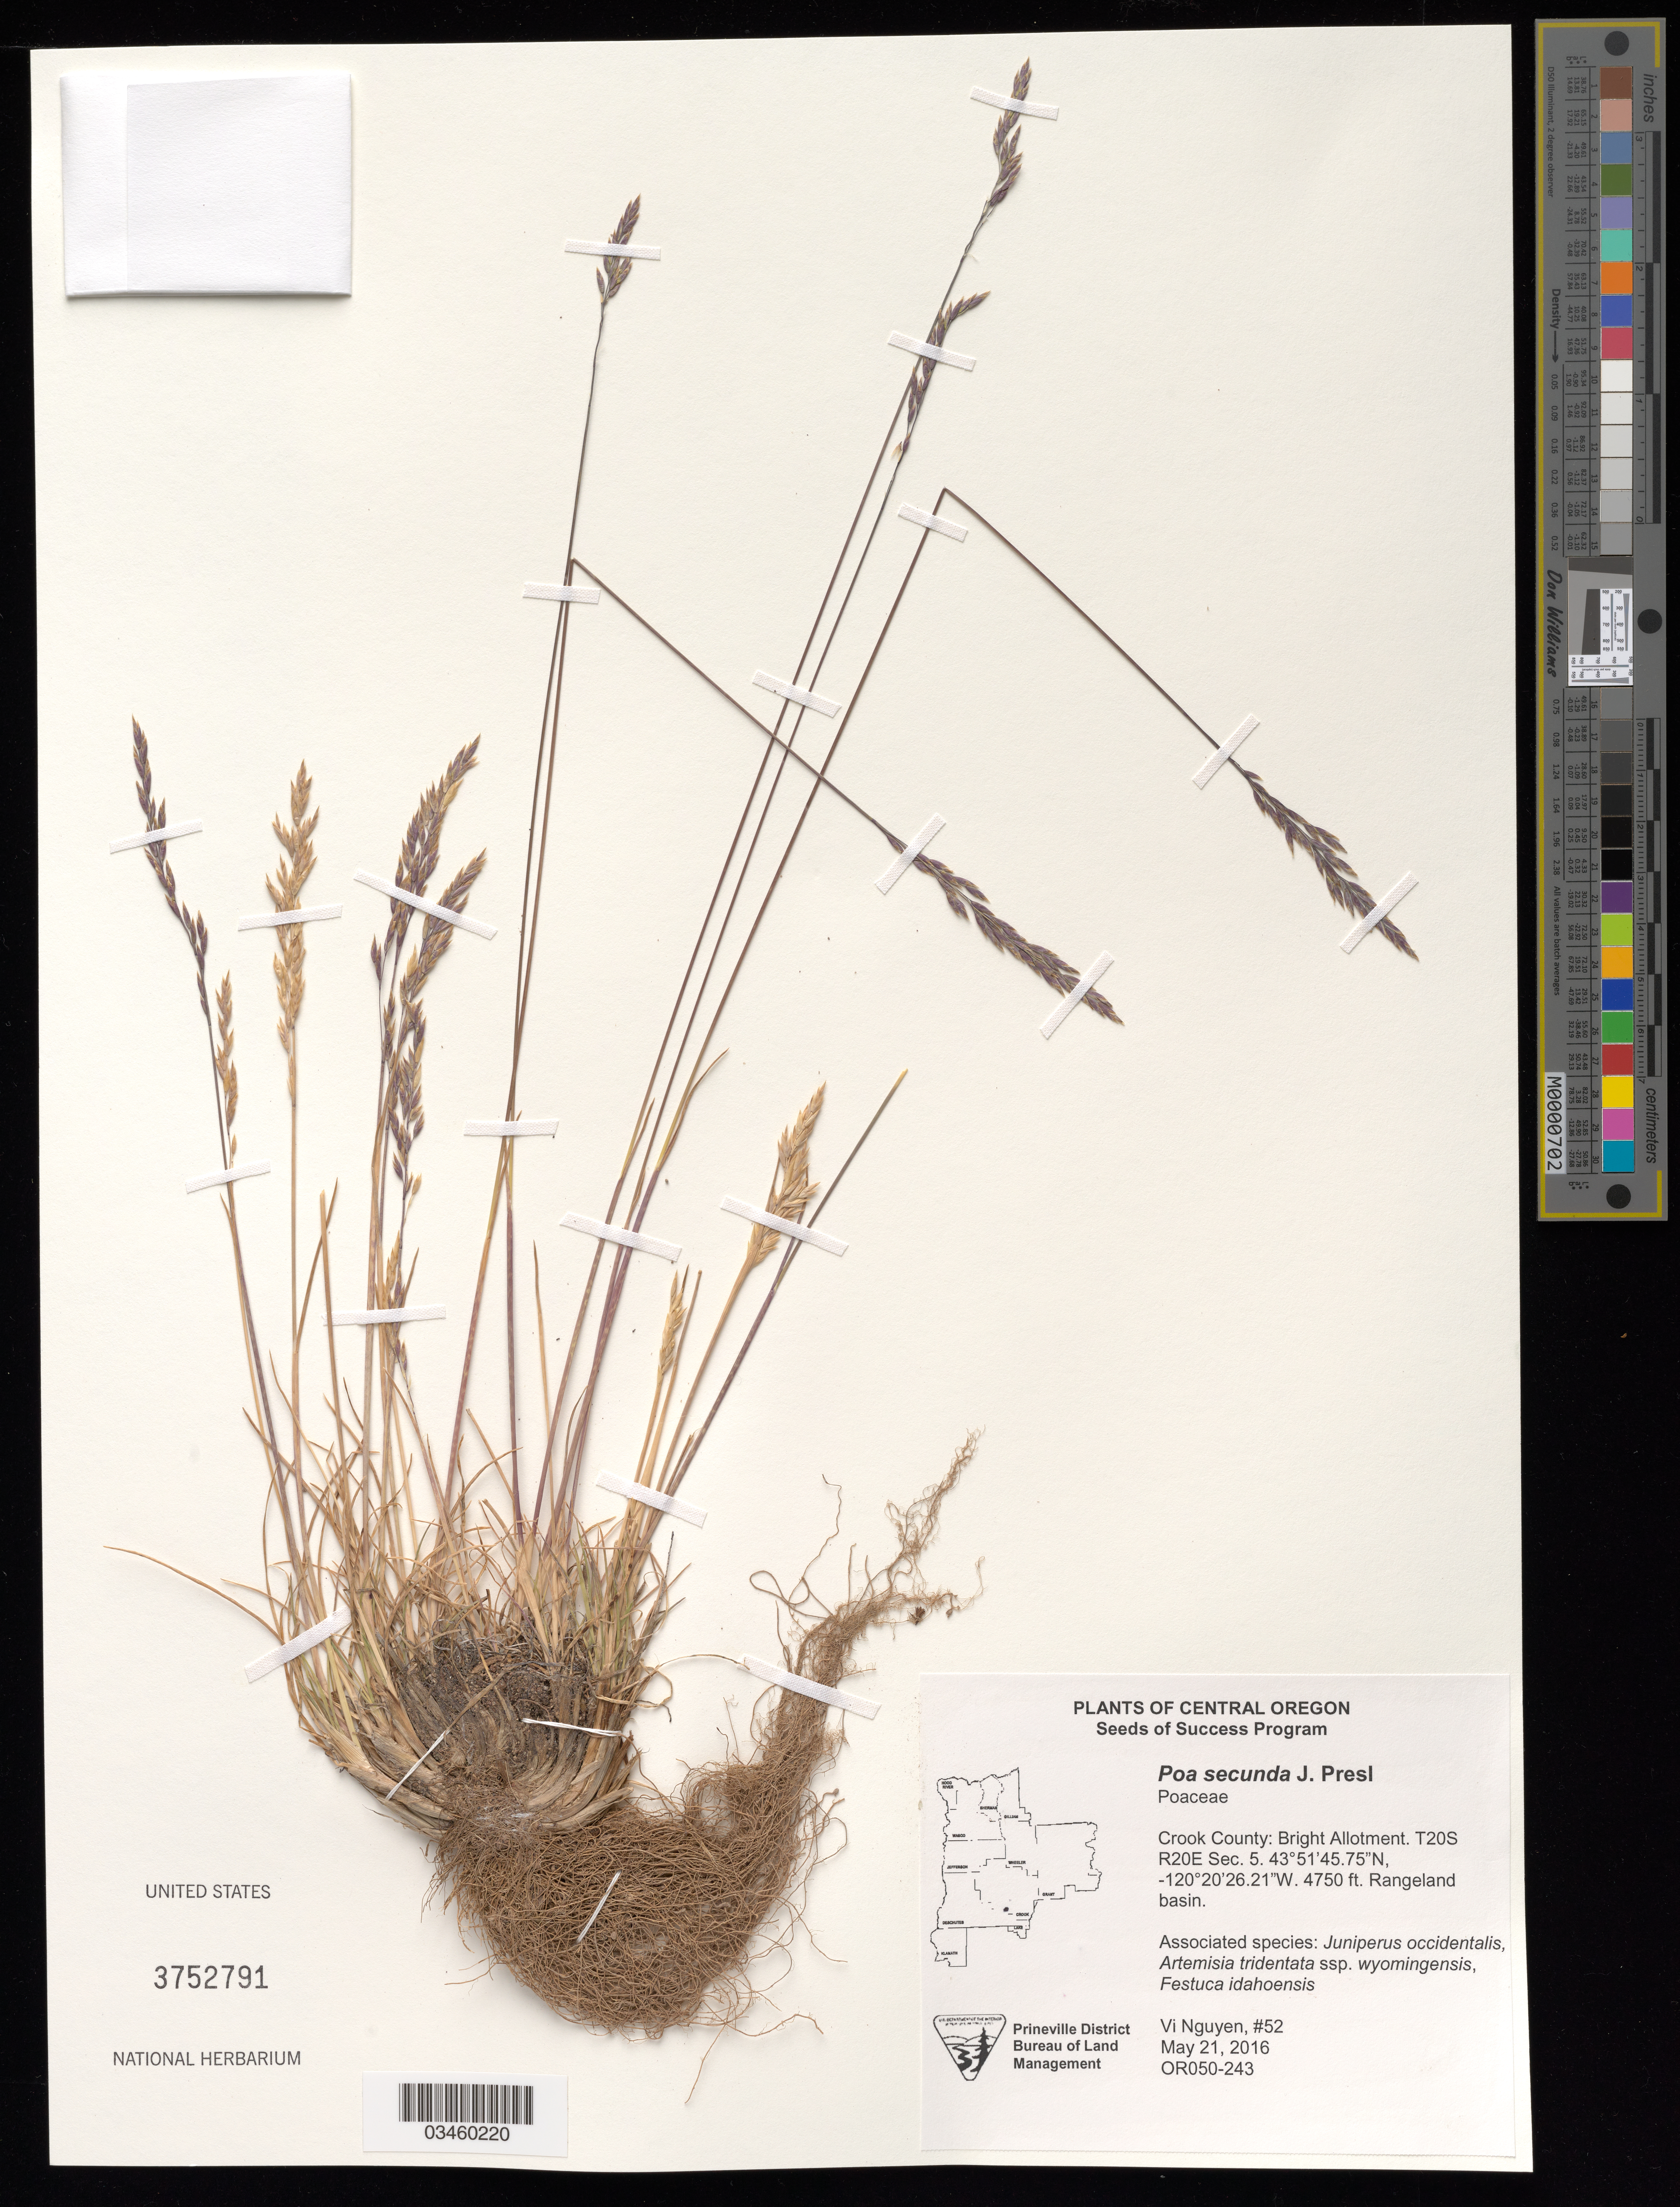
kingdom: Plantae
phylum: Tracheophyta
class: Liliopsida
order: Poales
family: Poaceae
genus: Poa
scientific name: Poa secunda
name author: J. Presl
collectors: V. Nguyen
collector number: OR050-243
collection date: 2016-05-21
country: United States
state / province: Oregon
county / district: Crook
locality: Bright Allotment. T20S R20E Sec. 5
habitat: Rangeland Basin. With Juniperus occidentalis, Artemisia tridentata ssp. wyomingensis, Festuca idahoensis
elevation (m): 1448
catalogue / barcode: US 3752791